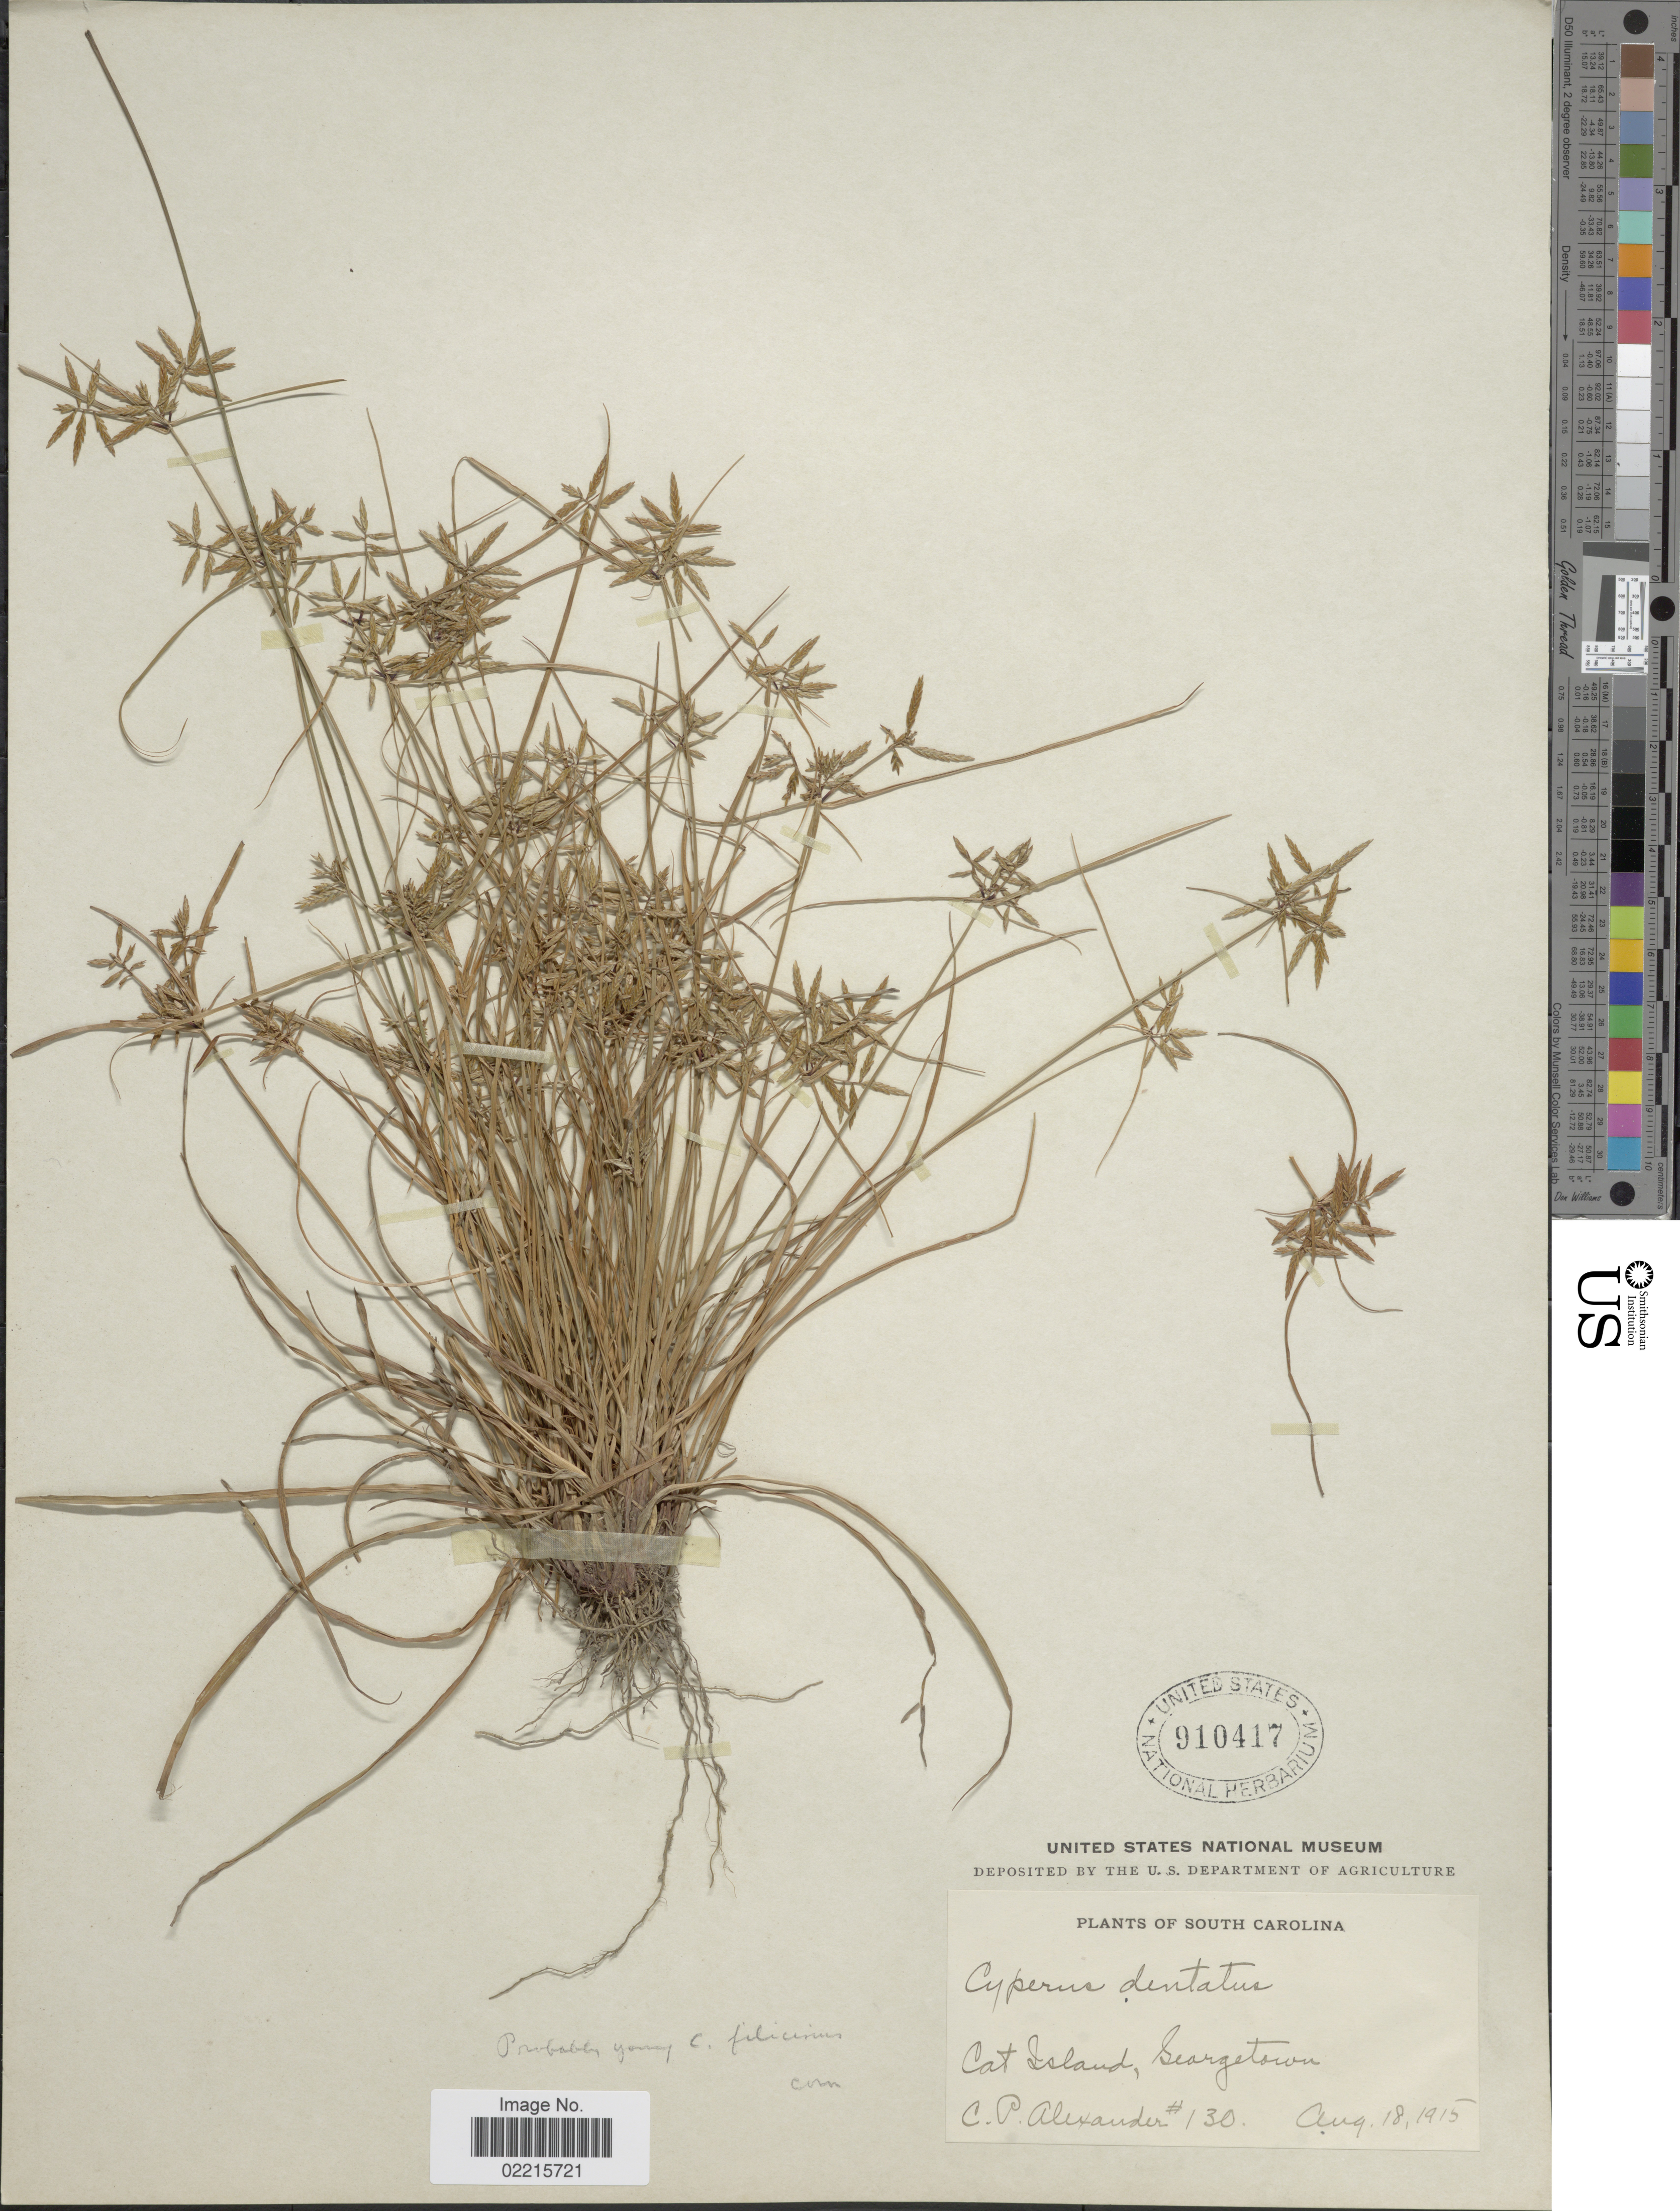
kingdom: Plantae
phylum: Tracheophyta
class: Liliopsida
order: Poales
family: Cyperaceae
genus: Cyperus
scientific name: Cyperus filicinus Vahl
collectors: C. P. Alexander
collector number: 130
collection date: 1915-08-18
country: United States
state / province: South Carolina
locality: Cat Island, Georgetown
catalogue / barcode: US 910417